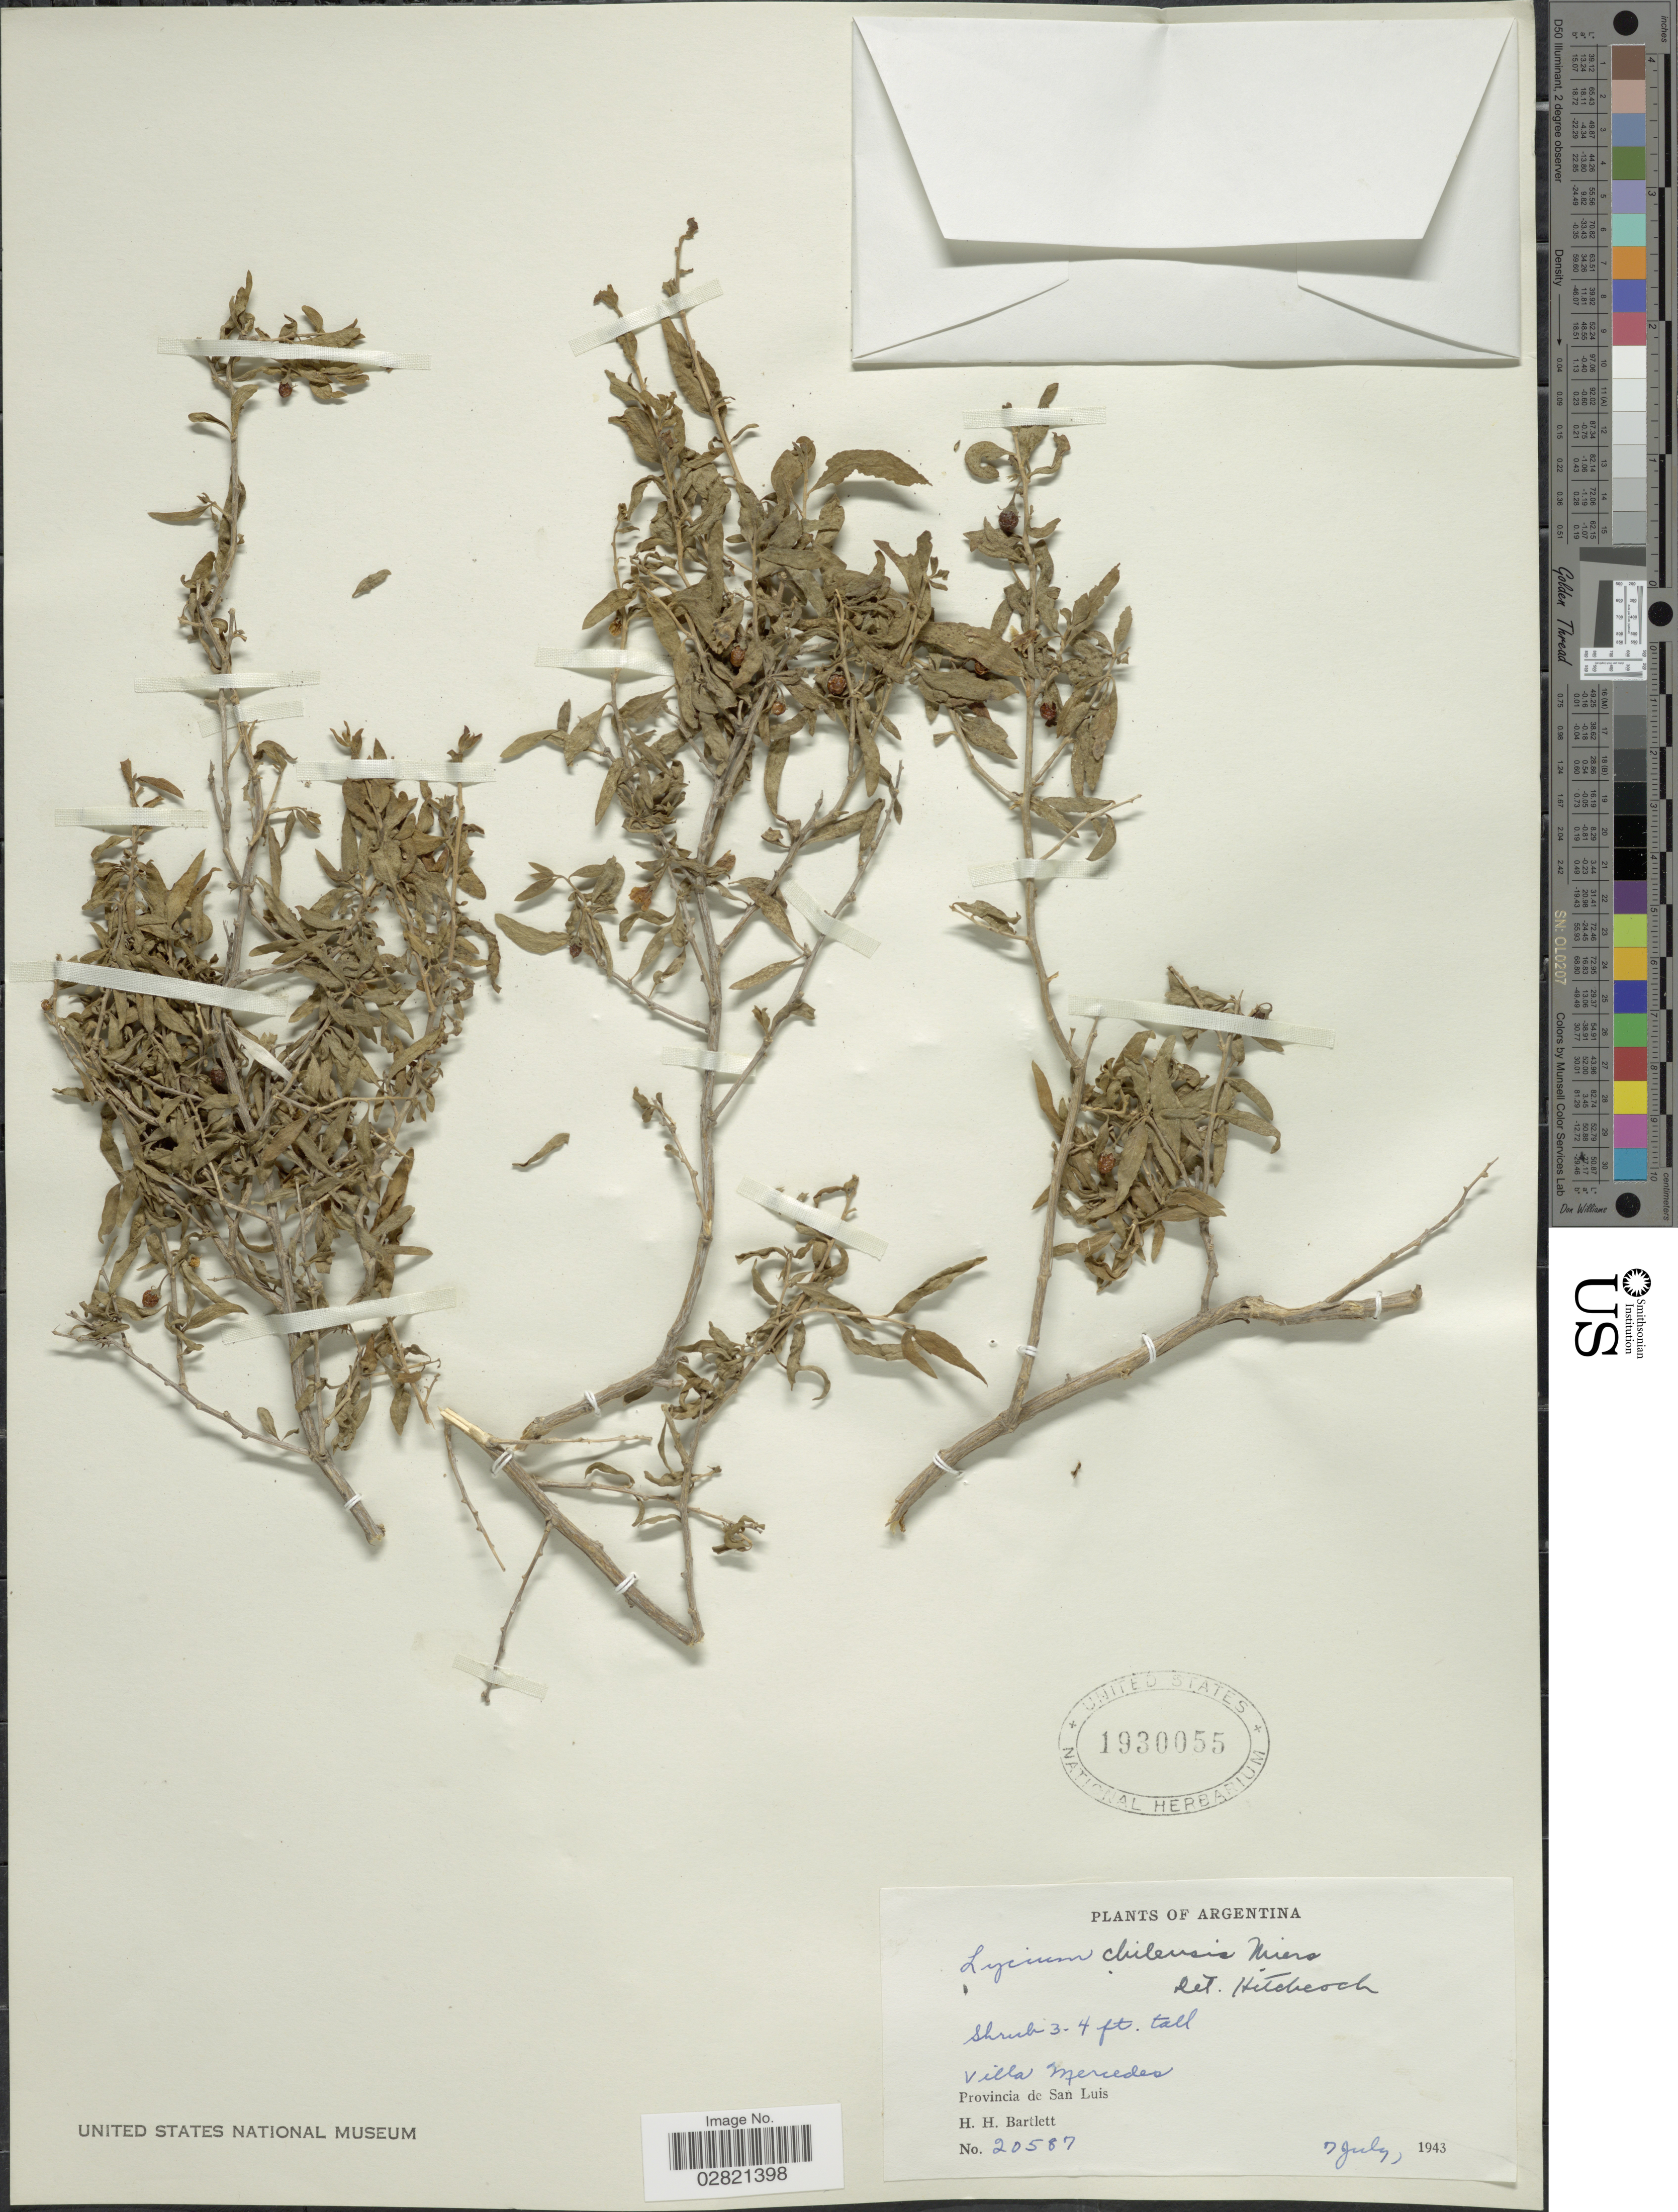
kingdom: Plantae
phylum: Tracheophyta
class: Magnoliopsida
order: Solanales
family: Solanaceae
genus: Lycium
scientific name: Lycium chilense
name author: Bertero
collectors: H. H. Bartlett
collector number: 20587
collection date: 1943-07-07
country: Argentina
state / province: San Luis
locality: Villa Mercedes. Provincia de San Luis.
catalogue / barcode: US 1930055